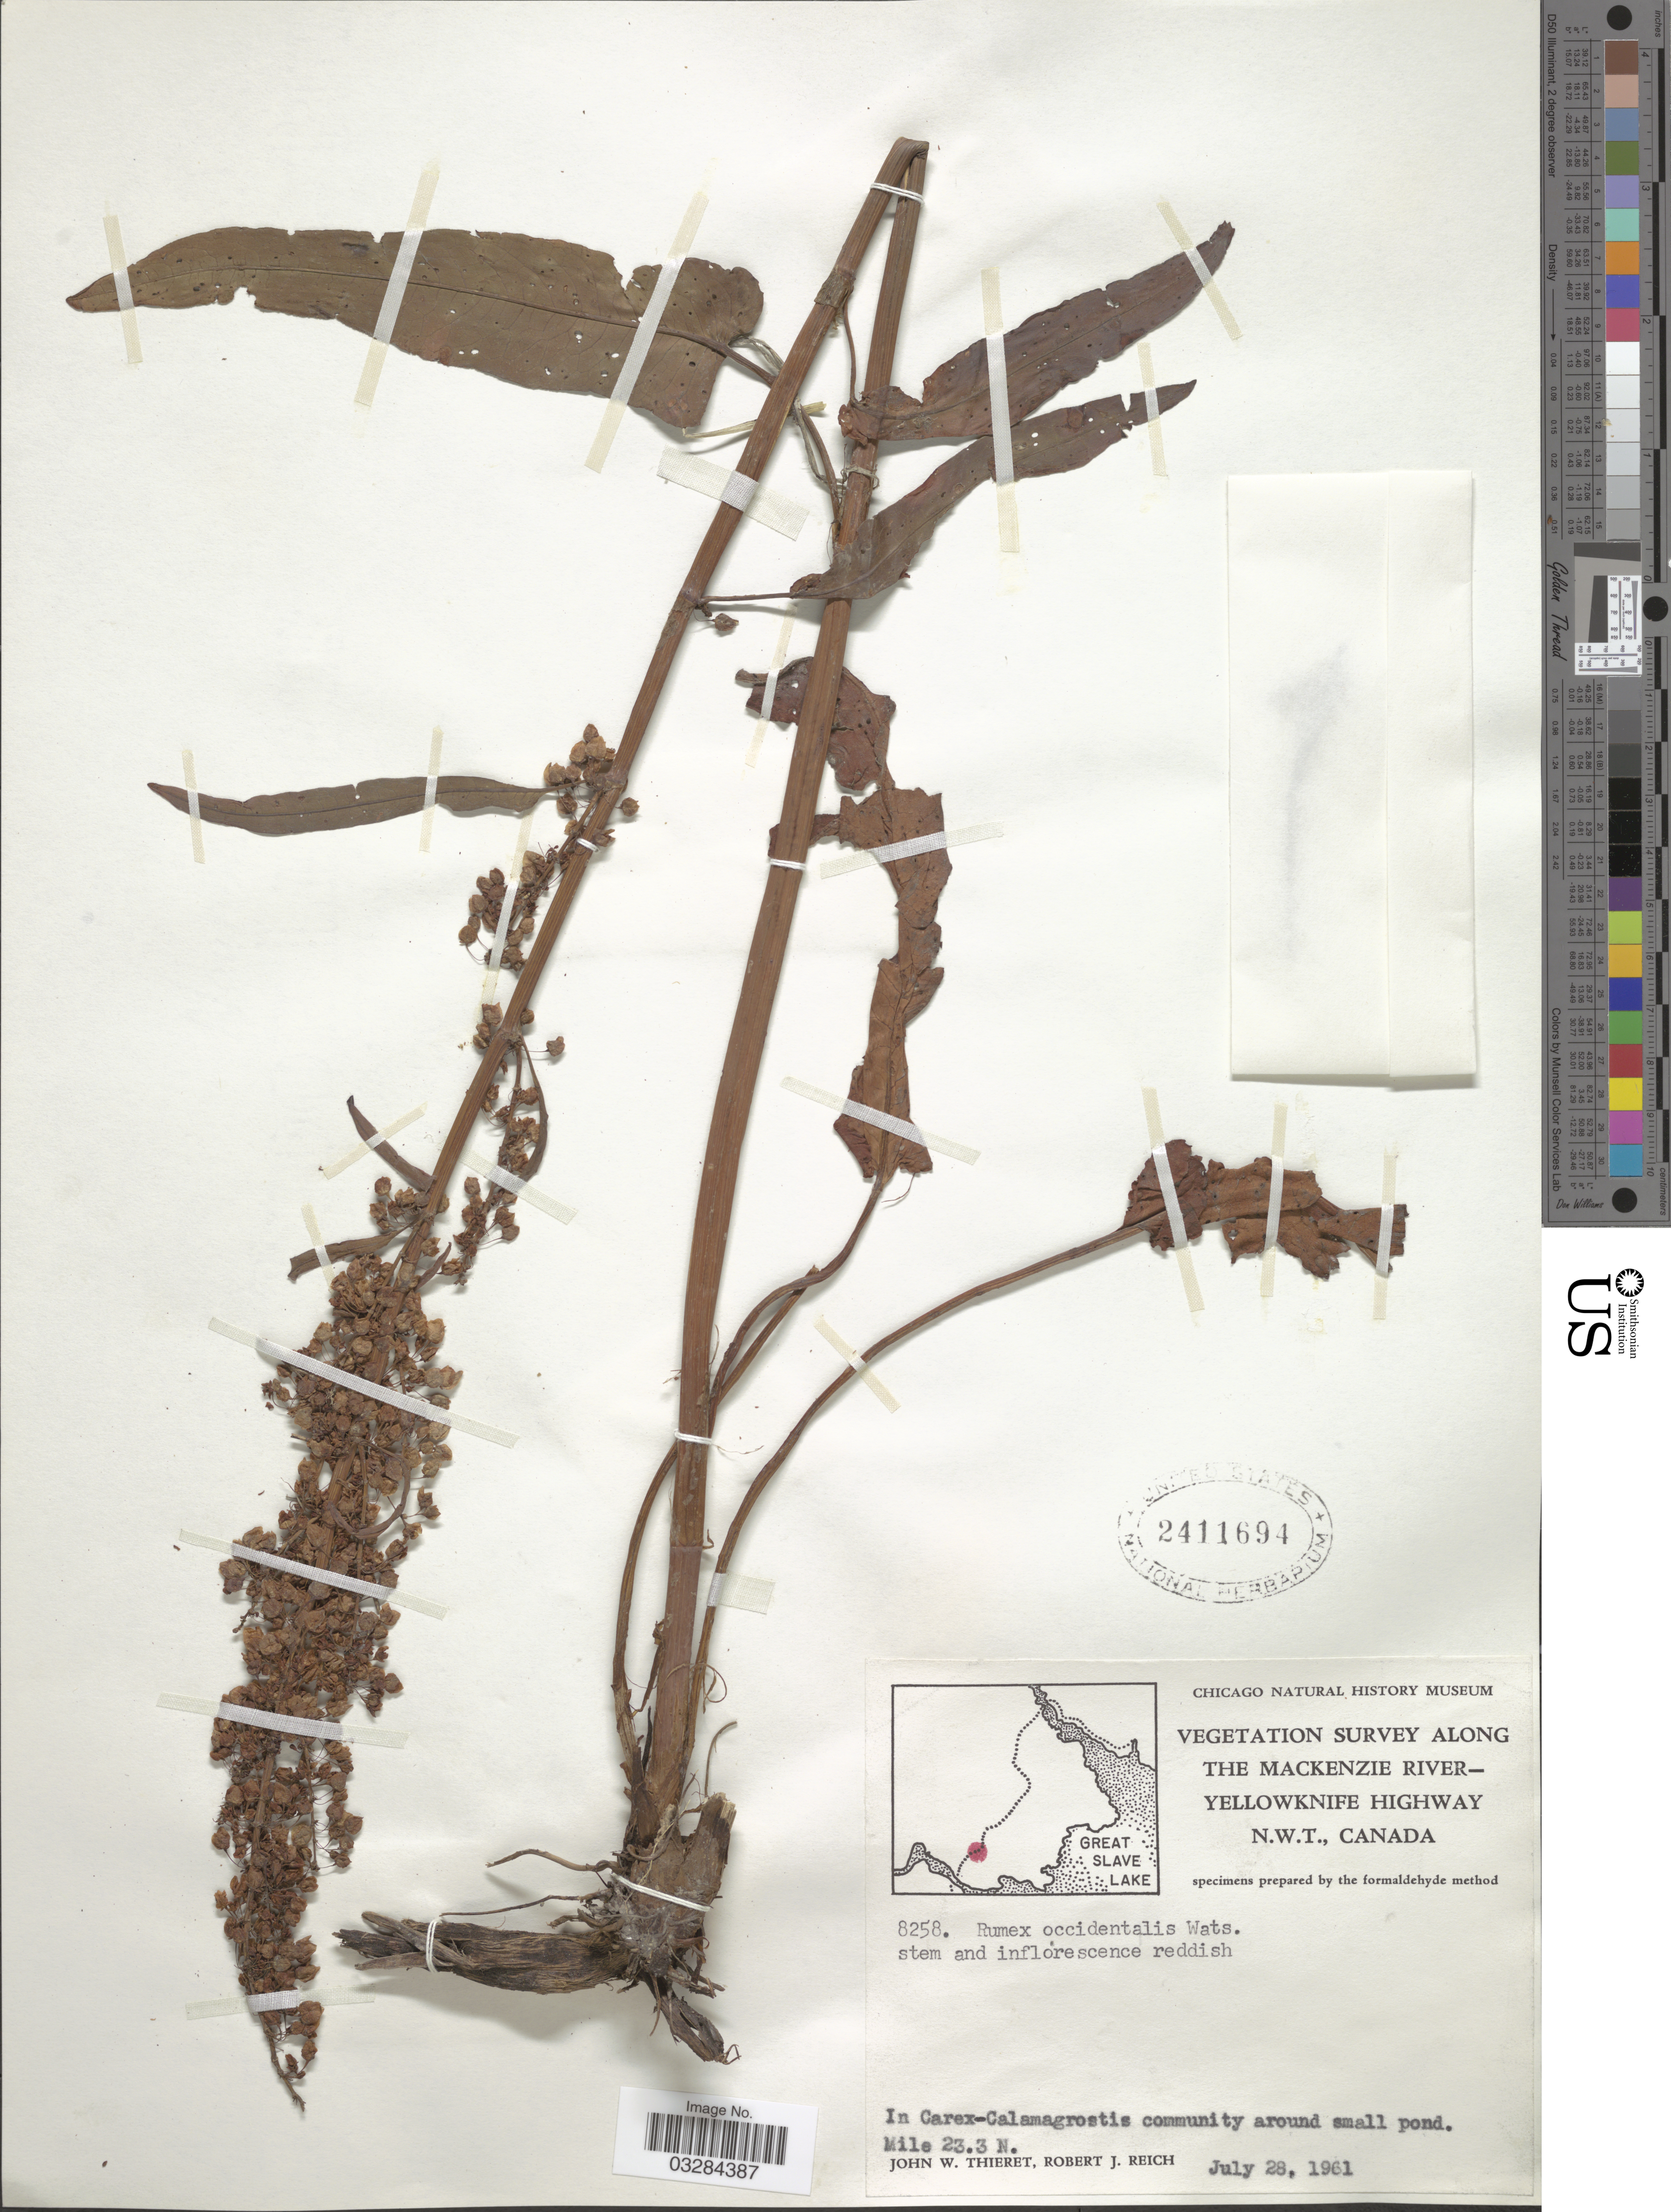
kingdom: Plantae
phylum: Tracheophyta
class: Magnoliopsida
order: Caryophyllales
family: Polygonaceae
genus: Rumex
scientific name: Rumex occidentalis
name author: S. Watson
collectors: J. W. Thieret & R. Reich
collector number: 8258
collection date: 1961-07-28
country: Canada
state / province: Northwest Territories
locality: along the Mackenzie River - Yellowknife Highway N.W.T. Mile 23.3 N.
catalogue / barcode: US 2411694